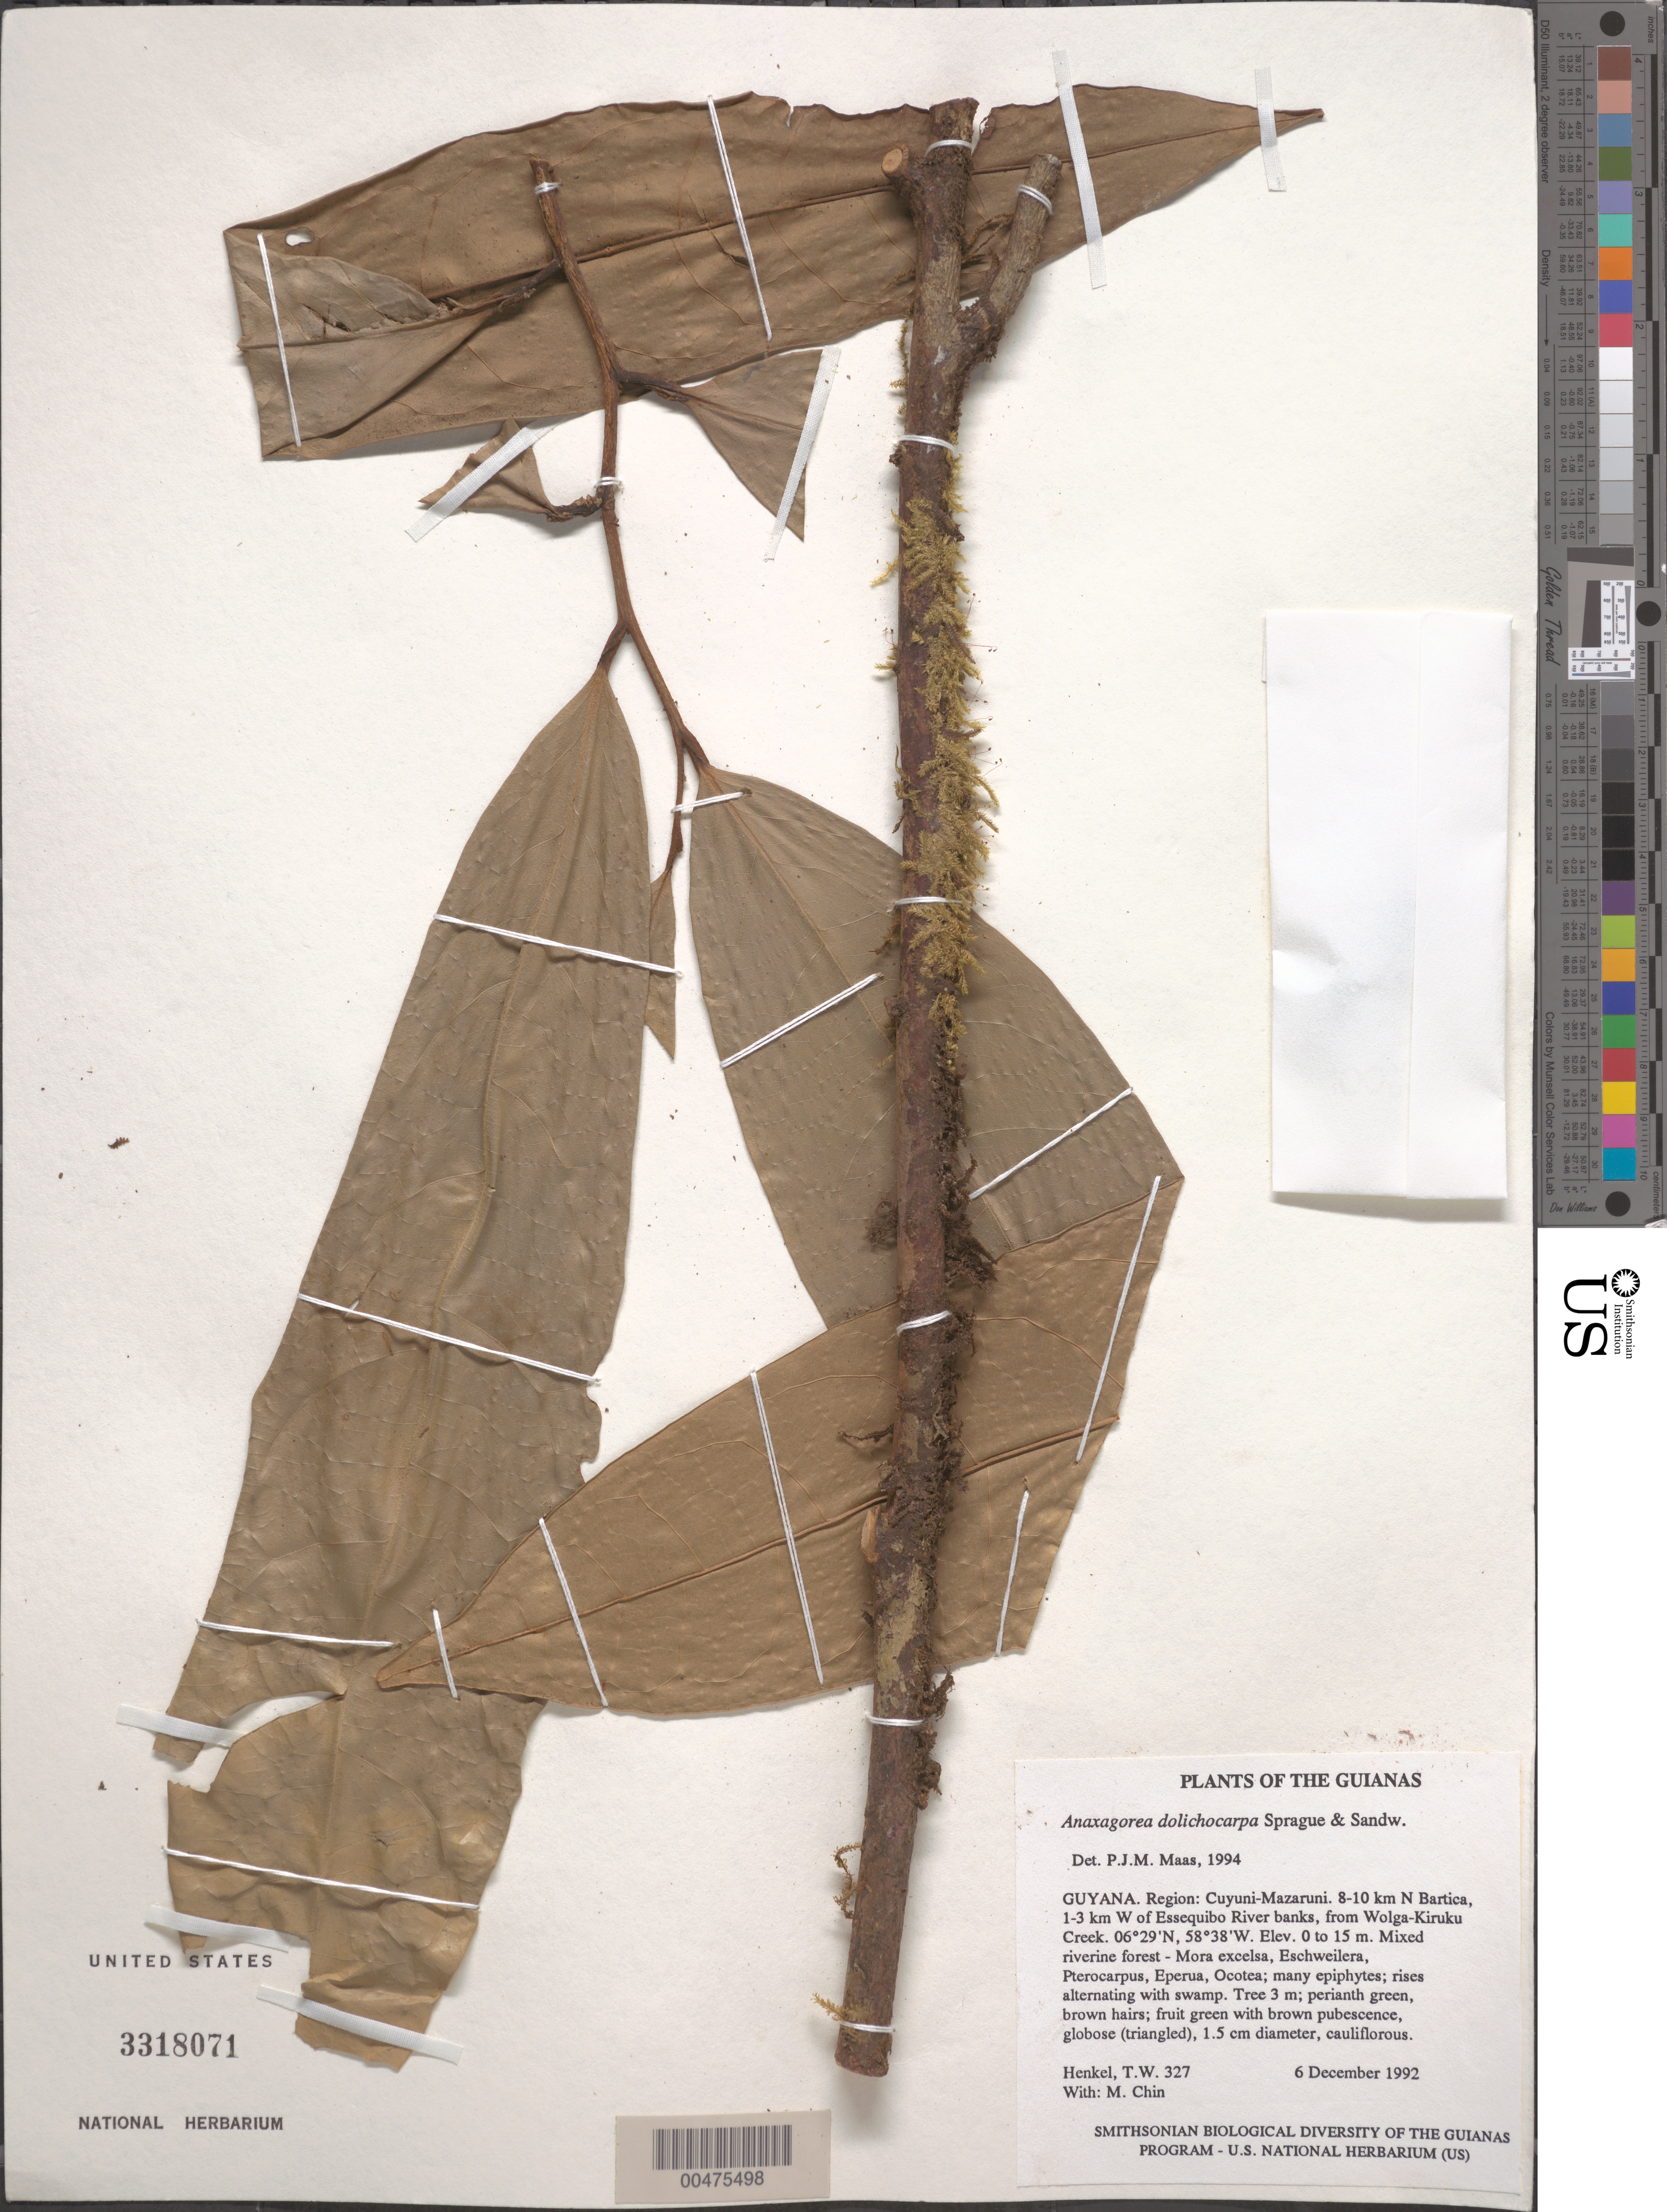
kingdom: Plantae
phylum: Tracheophyta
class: Magnoliopsida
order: Magnoliales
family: Annonaceae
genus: Anaxagorea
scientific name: Anaxagorea dolichocarpa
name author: Sprague & Sandwith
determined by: Maas, Paul J. M.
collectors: T. Henkel & M. Chin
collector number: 327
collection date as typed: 6 December 1992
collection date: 1992-12-06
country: Guyana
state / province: Cuyuni-Mazaruni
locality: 8-10 km N Bartica, 1-3 km W of Essequibo River banks, from Wolga-Kiruku Creek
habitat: Mixed riverine forest - Mora excelsa, Eschweilera, Pterocarpus, Eperua, Ocotea; many epiphytes; rises alternating with swamp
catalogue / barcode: US 3318071